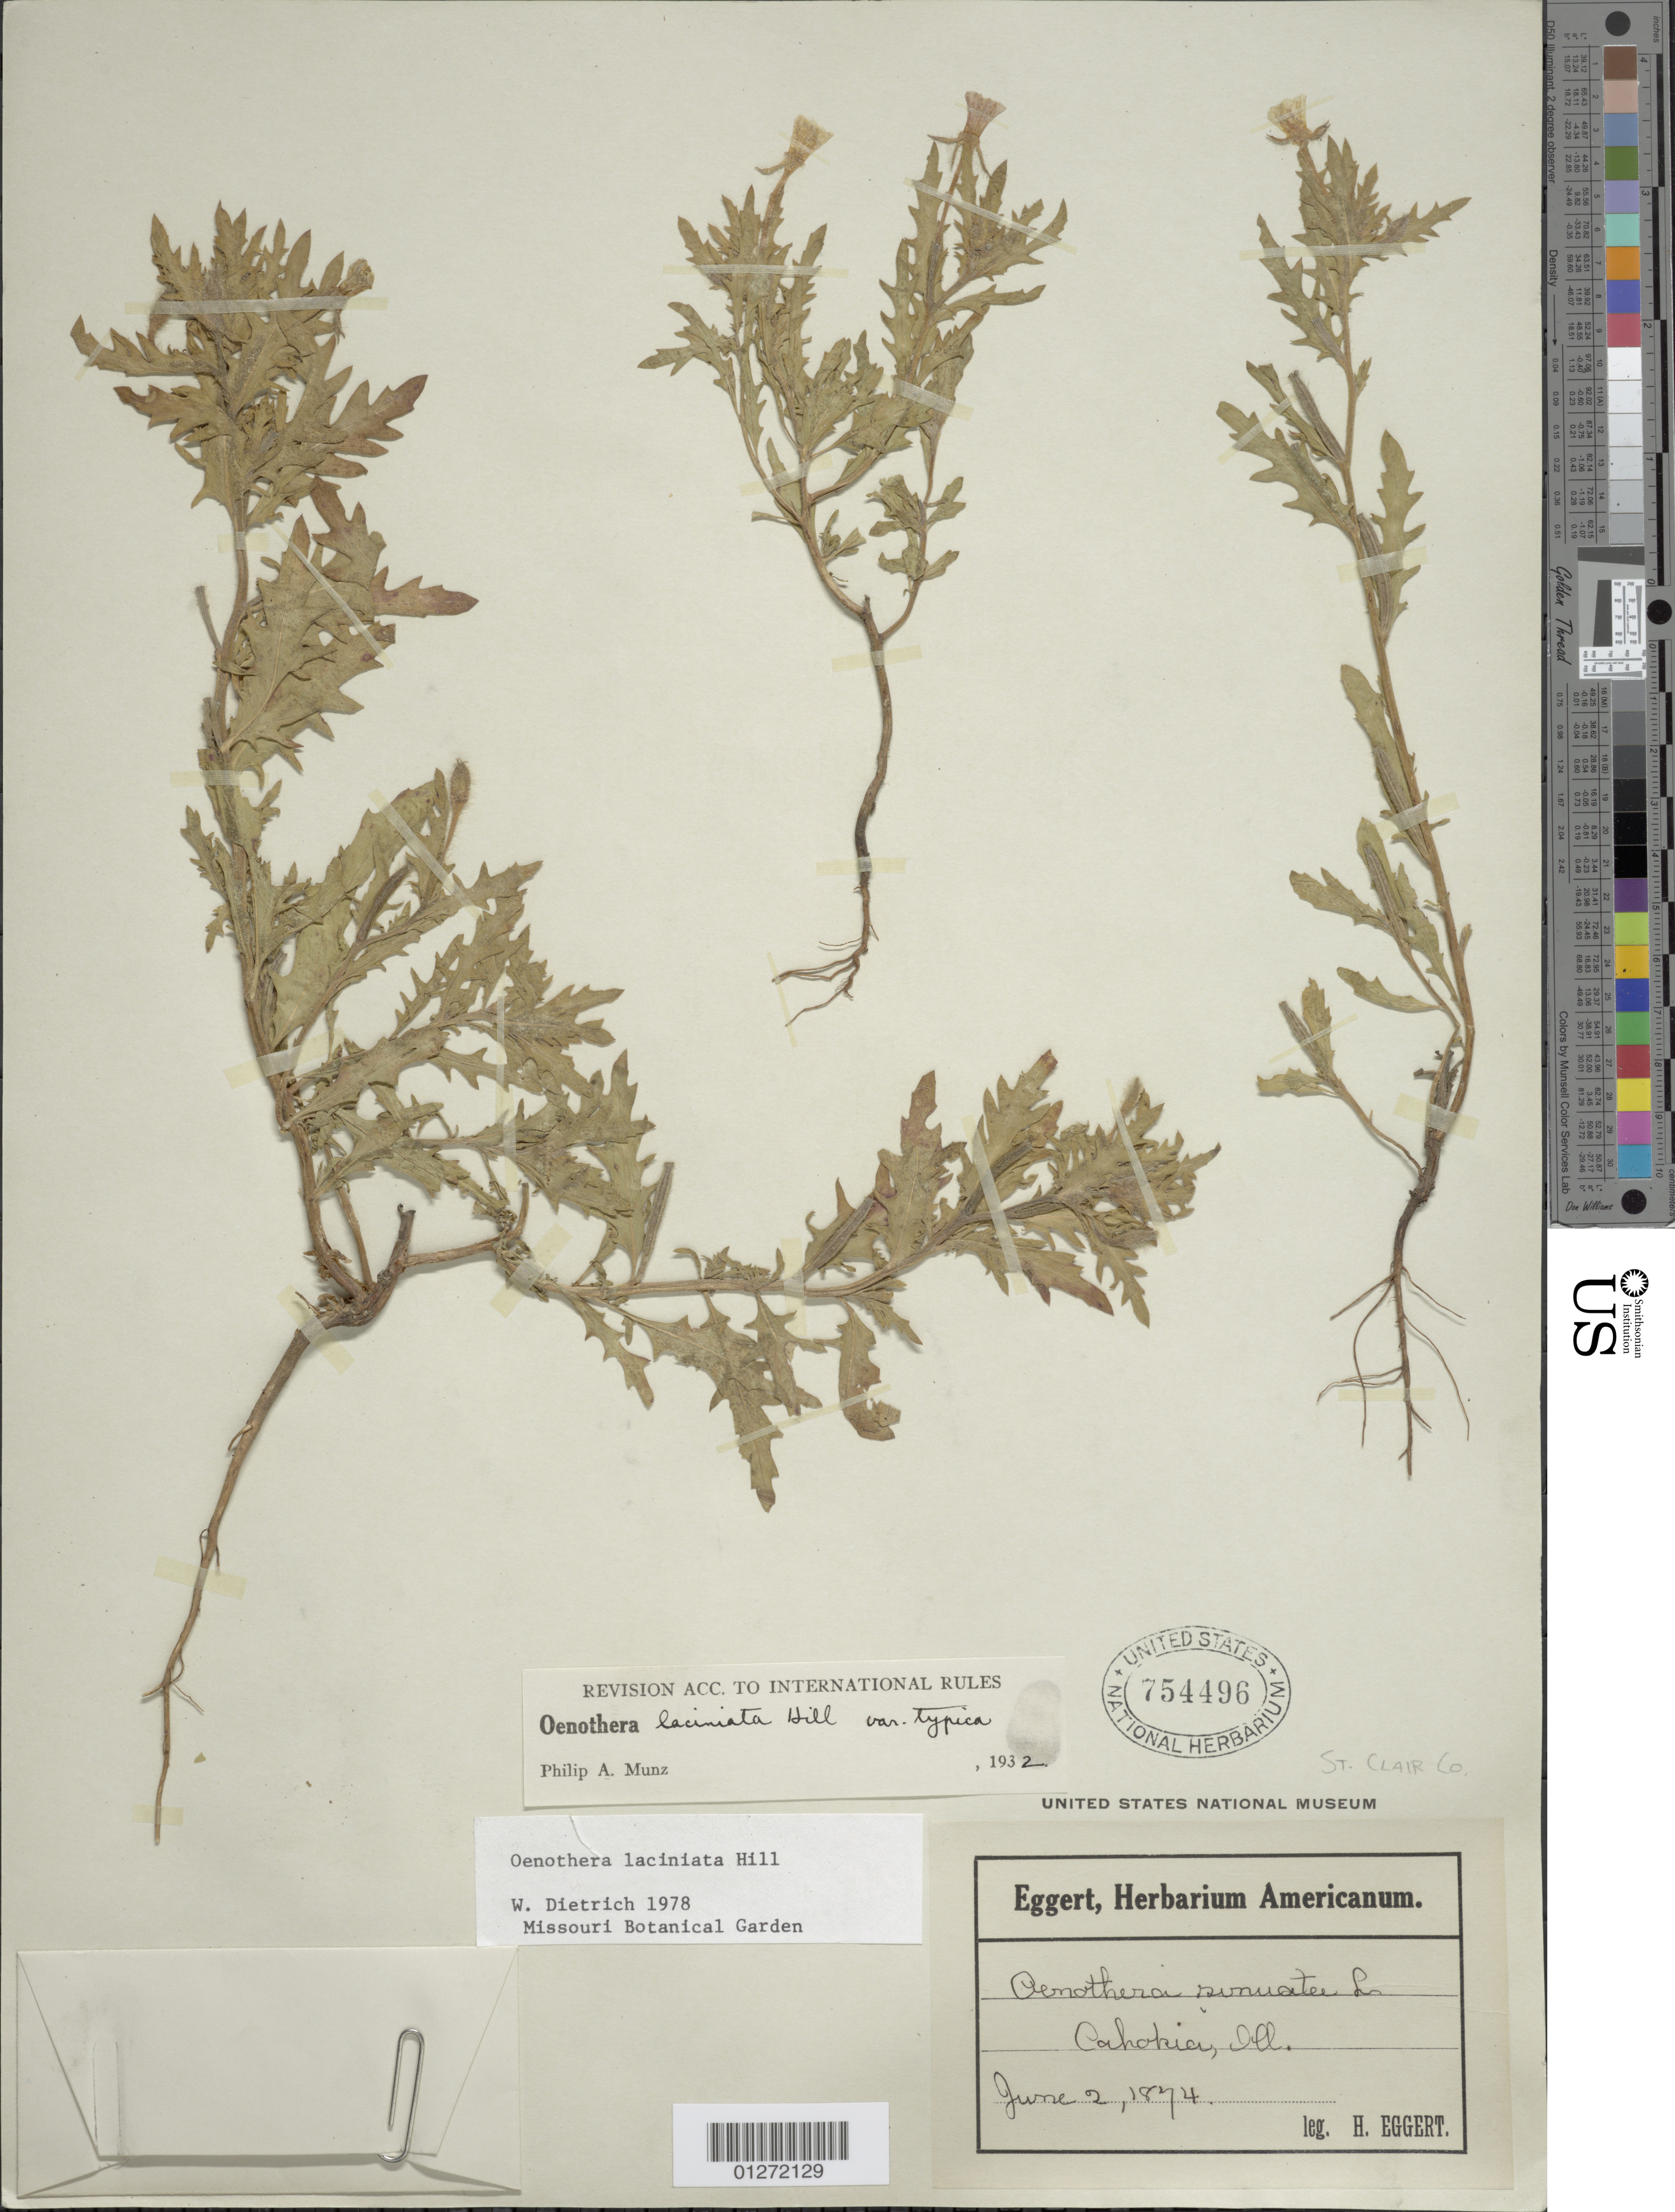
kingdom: Plantae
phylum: Tracheophyta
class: Magnoliopsida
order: Myrtales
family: Onagraceae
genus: Oenothera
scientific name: Oenothera laciniata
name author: Hill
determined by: Dietrich, W.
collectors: H. Eggert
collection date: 1874-06-02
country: United States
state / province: Illinois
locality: Cahokia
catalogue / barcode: US 7544996